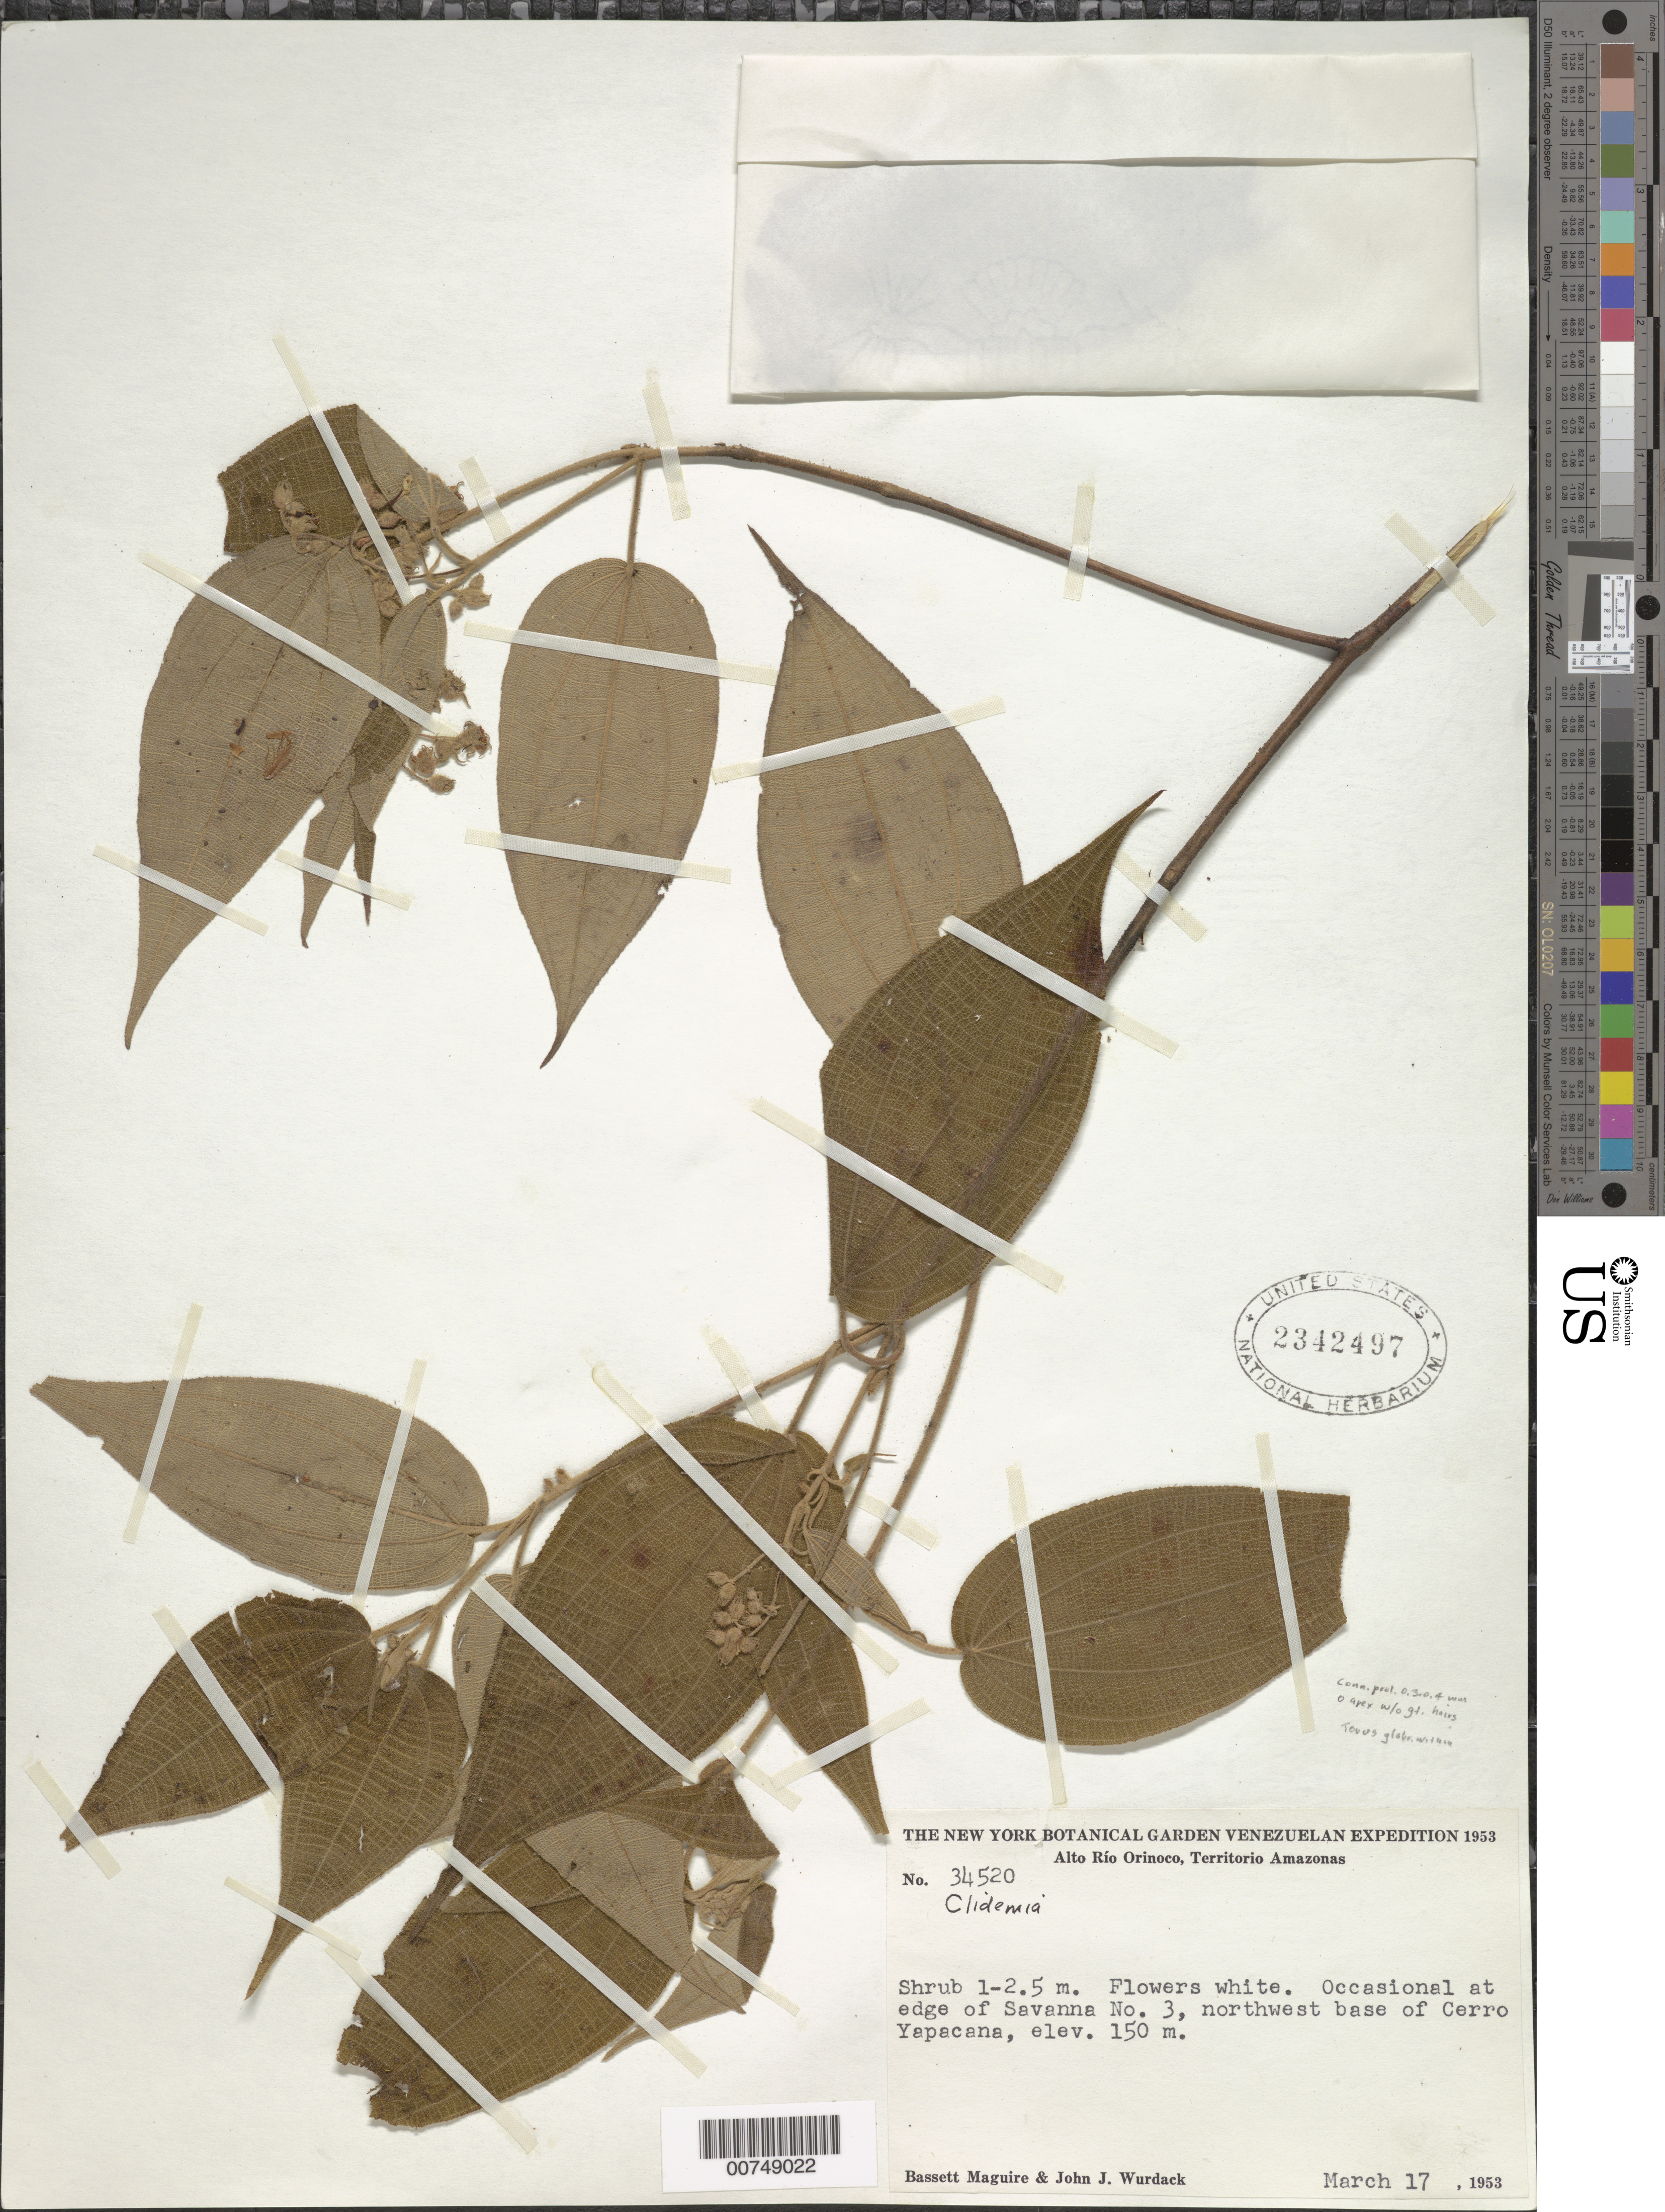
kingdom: Plantae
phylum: Tracheophyta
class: Magnoliopsida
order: Myrtales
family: Melastomataceae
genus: Clidemia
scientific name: Clidemia sp.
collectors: B. Maguire & J. J. Wurdack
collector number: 34520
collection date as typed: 17-Mar-53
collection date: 1953-03-17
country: Venezuela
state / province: Amazonas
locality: Alto Río Orinoco, Cerro Yapacána, NW base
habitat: Edge of savanna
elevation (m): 150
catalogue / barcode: US 2342497